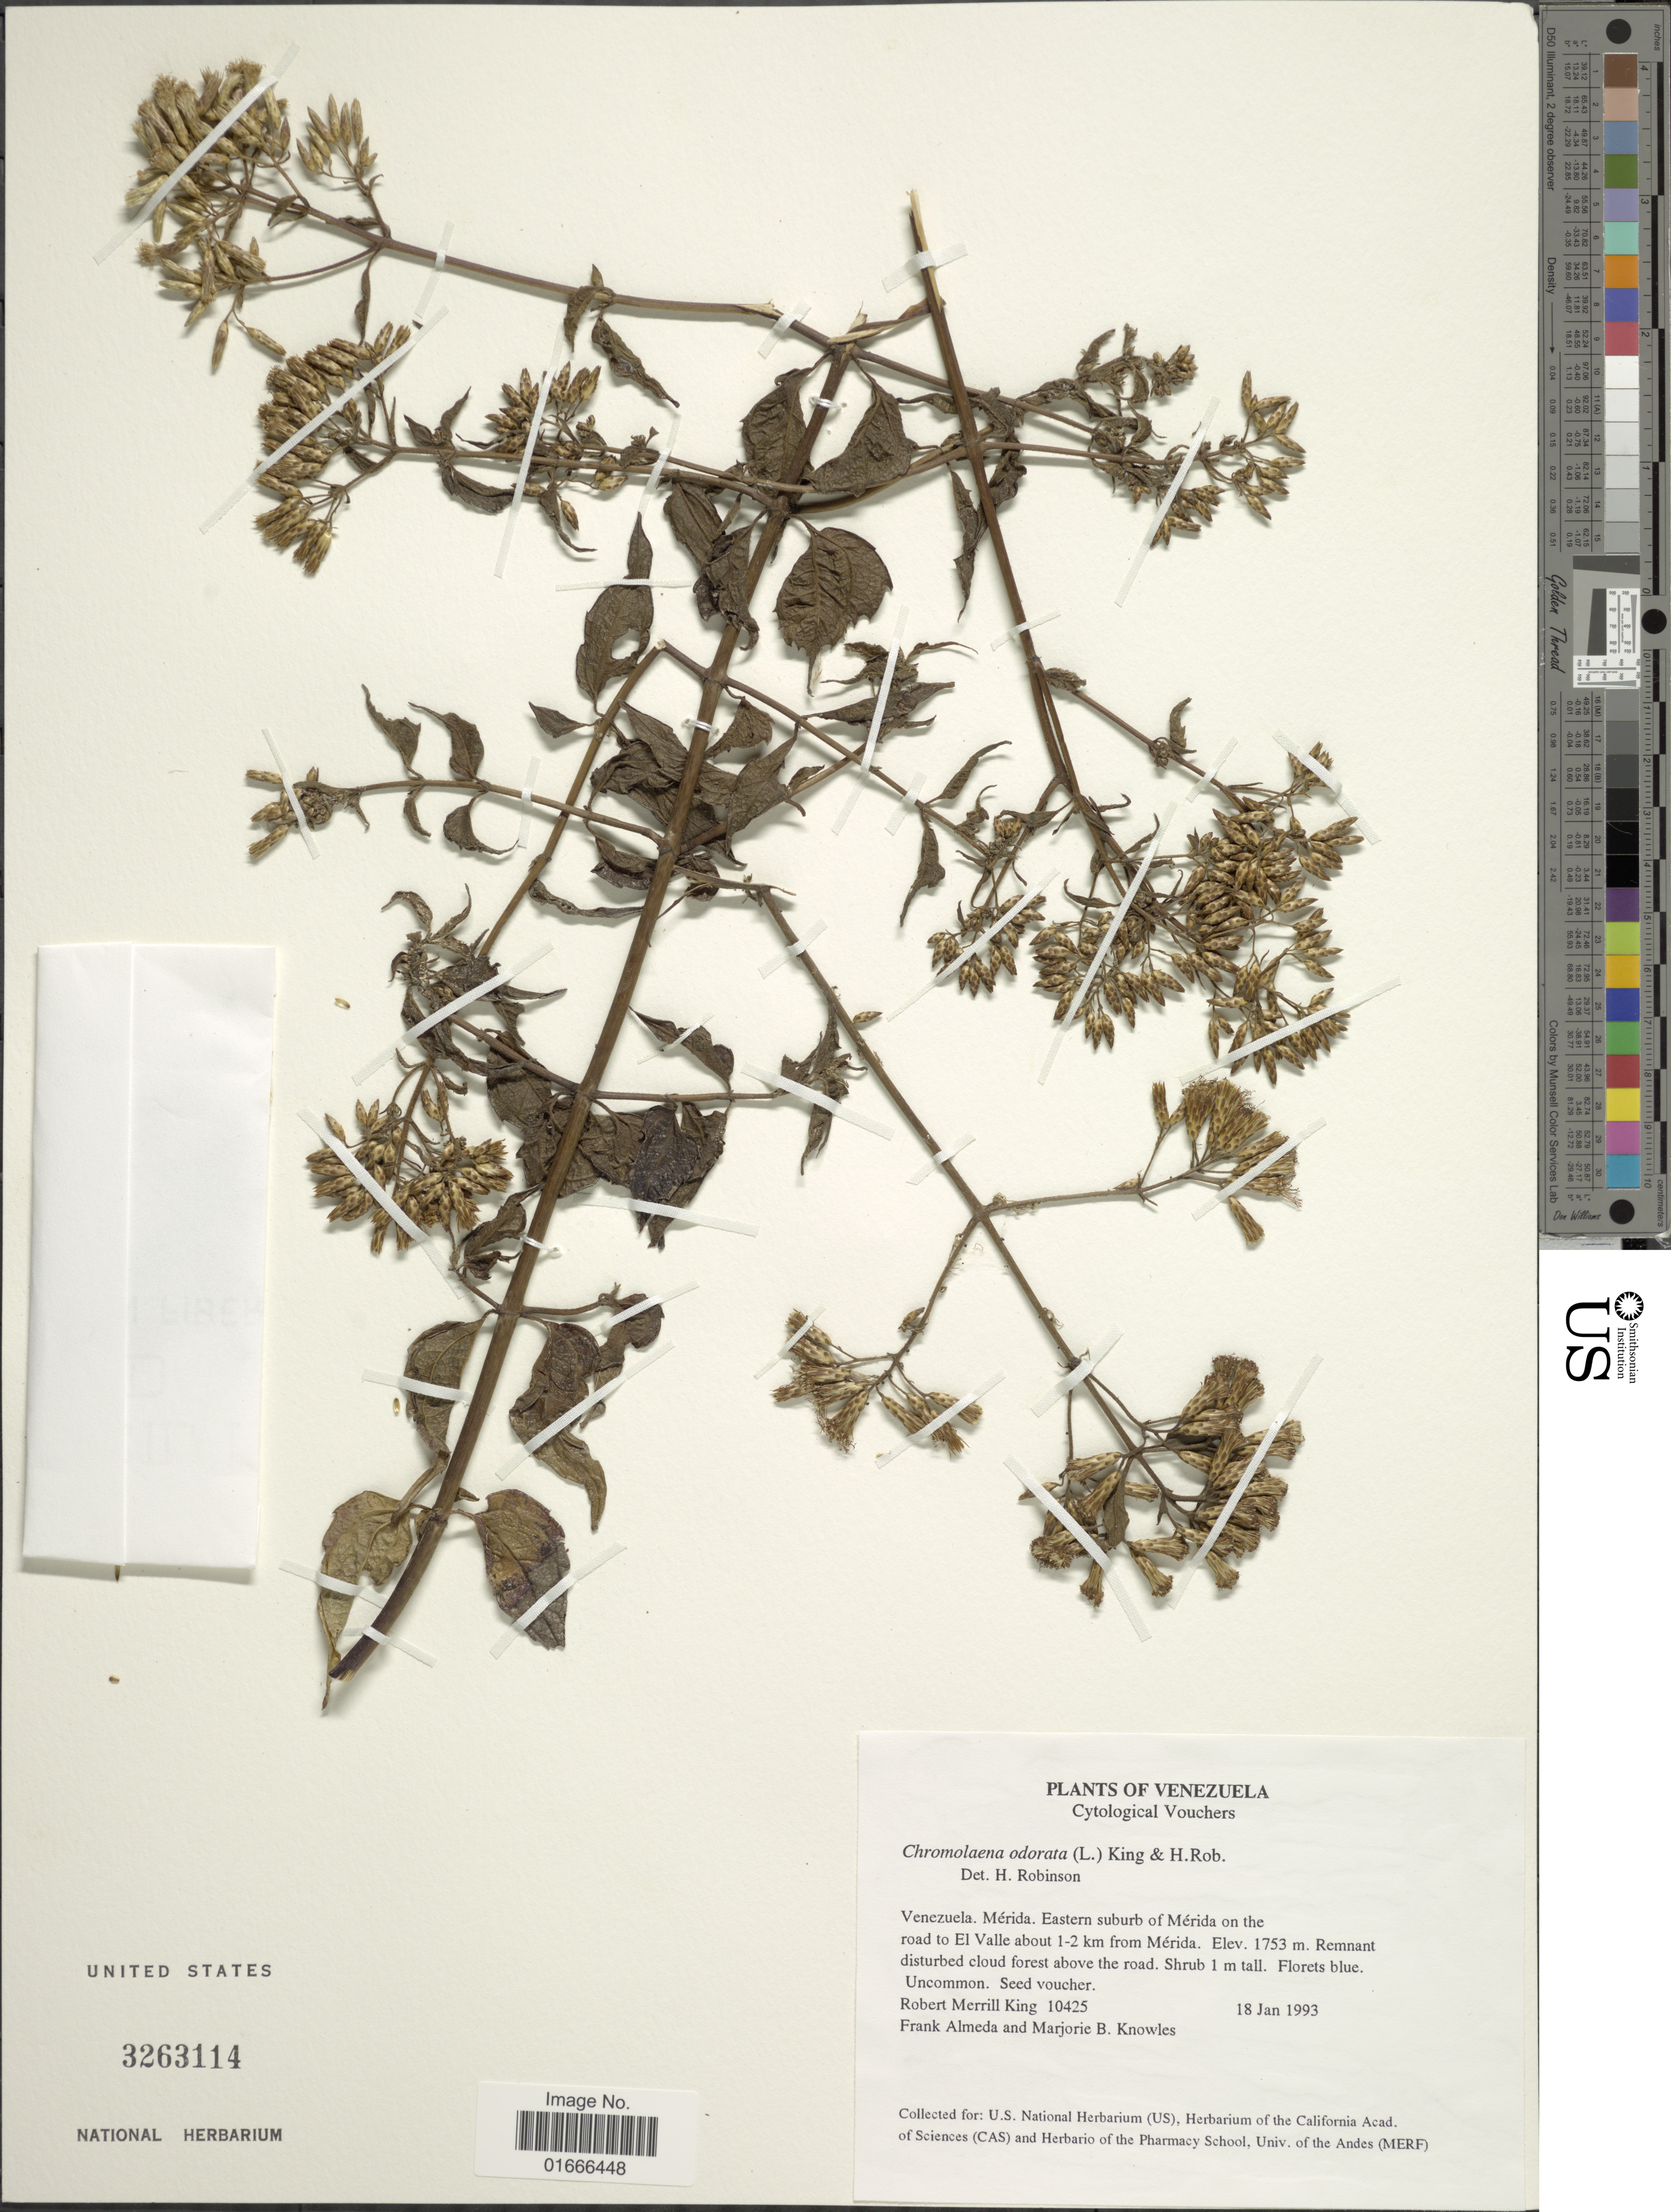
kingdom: Plantae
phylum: Tracheophyta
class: Magnoliopsida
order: Asterales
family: Asteraceae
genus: Chromolaena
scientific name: Chromolaena odorata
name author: (L.) R.M. King & H. Rob.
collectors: R. M. King, F. Almeda & M. B. Knowles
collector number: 10425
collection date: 1993-01-18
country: Venezuela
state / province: Mérida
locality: Eastern suburb of Merida on the road to El Valle about 1-2 km from Merida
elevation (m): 1753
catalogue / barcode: US 3263114